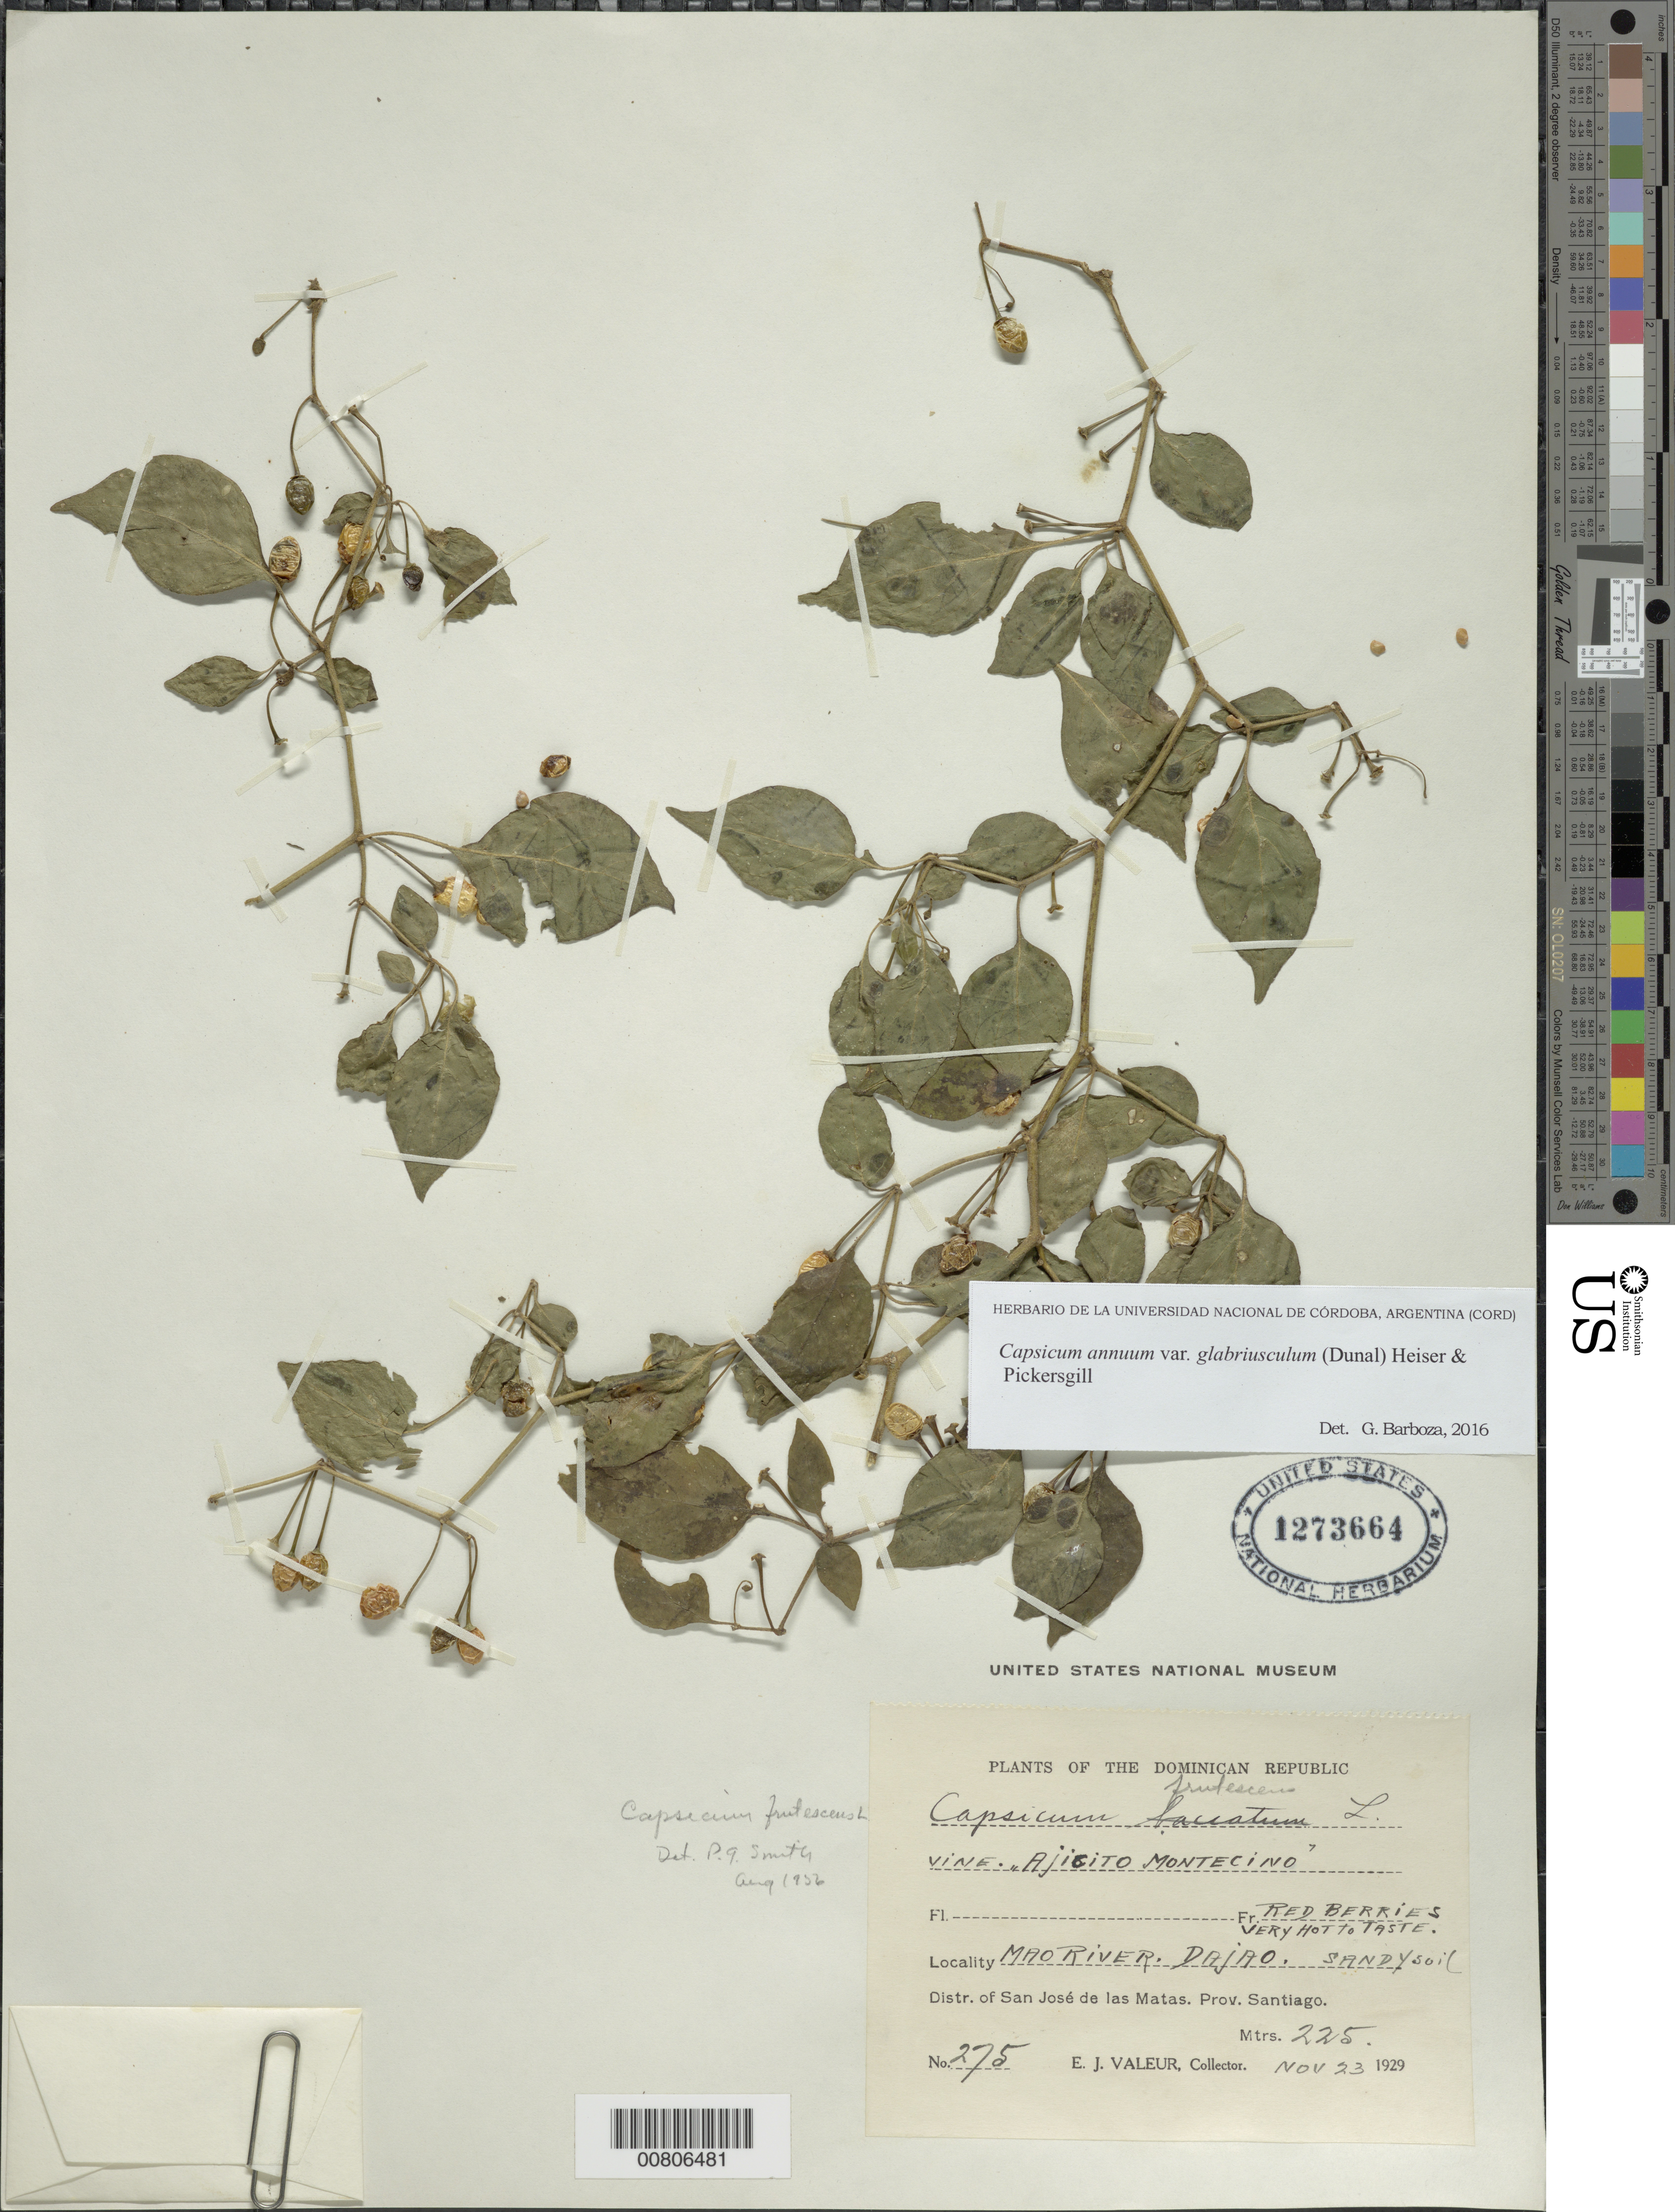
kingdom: Plantae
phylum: Tracheophyta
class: Magnoliopsida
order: Solanales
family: Solanaceae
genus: Capsicum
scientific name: Capsicum annuum var. glabriusculum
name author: (Dunal) Heiser & Pickersgill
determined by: Barboza, G. E., (CORD), Museo Botanico - Cordoba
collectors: E. Valeur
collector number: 275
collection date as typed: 23 Nov 1929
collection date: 1929-11-23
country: Dominican Republic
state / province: Santiago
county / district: San José de las Matas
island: Hispaniola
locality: Mao River, Dajao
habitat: Sandy soil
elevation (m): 225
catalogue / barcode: US 1273664